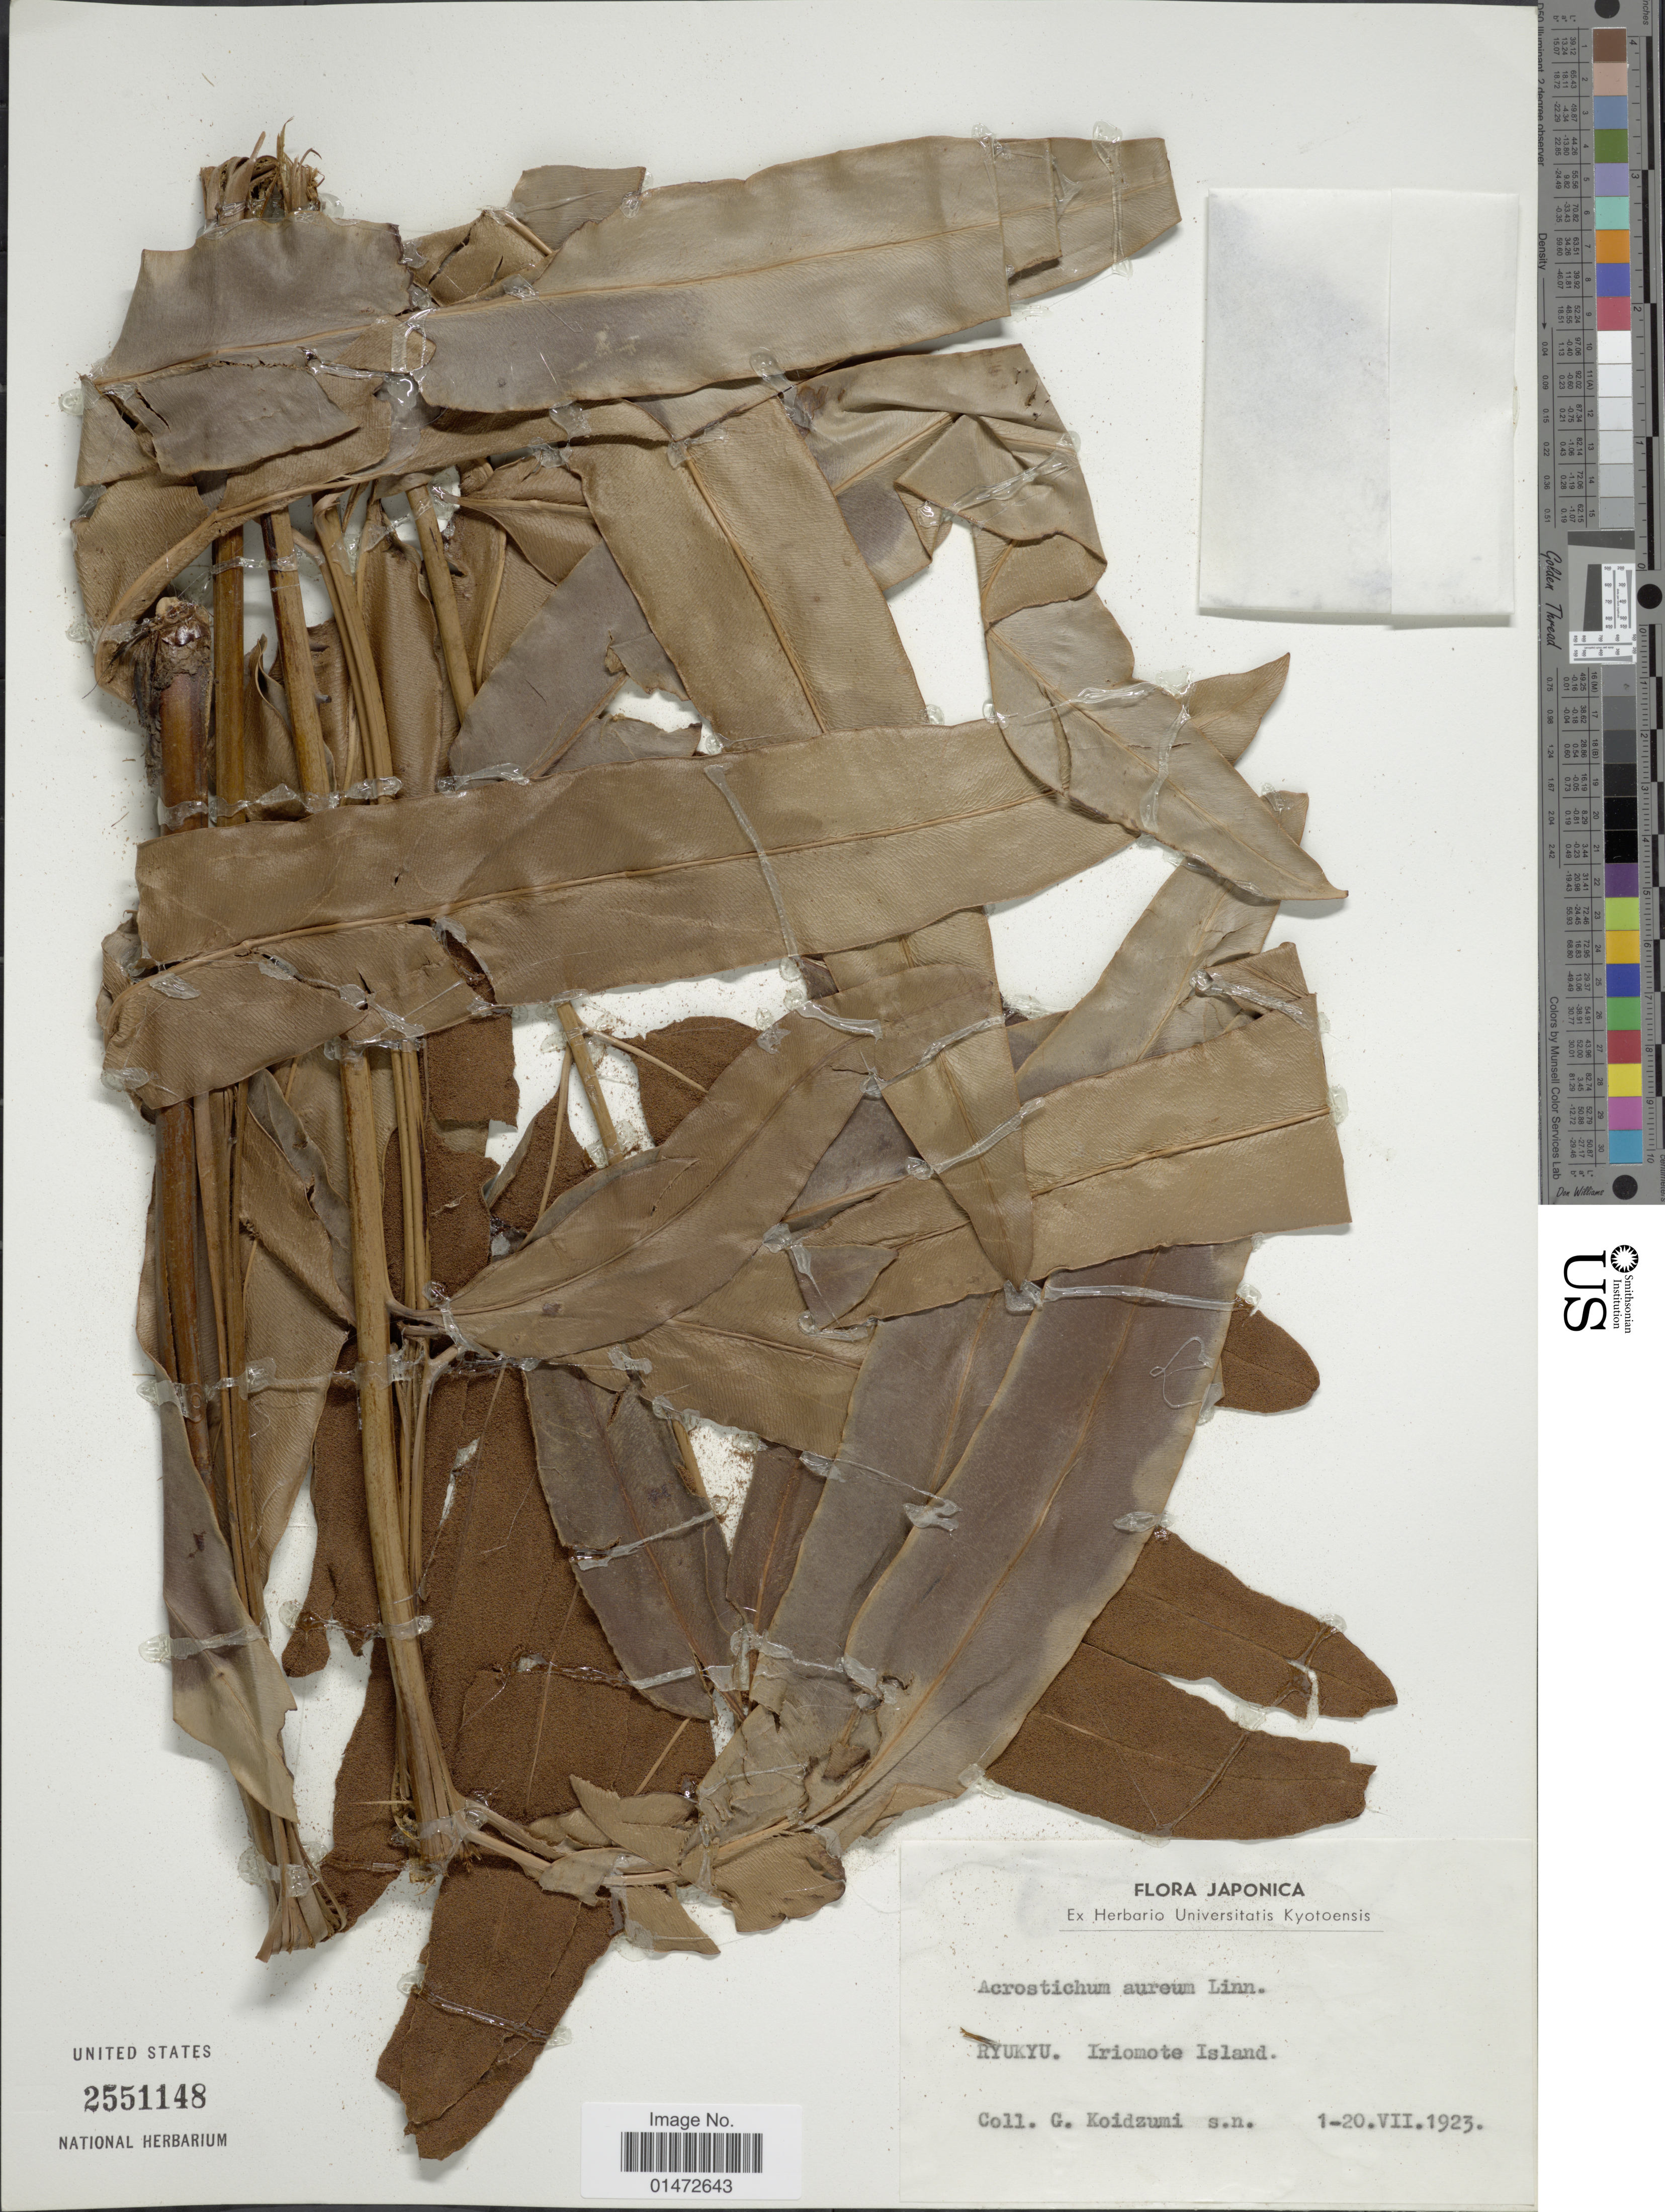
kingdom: Plantae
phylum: Tracheophyta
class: Polypodiopsida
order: Polypodiales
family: Pteridaceae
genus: Acrostichum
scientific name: Acrostichum aureum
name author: L.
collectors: G. Koidzumi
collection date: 1923-07-01/1923-07-20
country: Japan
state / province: Okinawa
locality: Ryukyu. Iriomote Island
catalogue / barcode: US 2551148